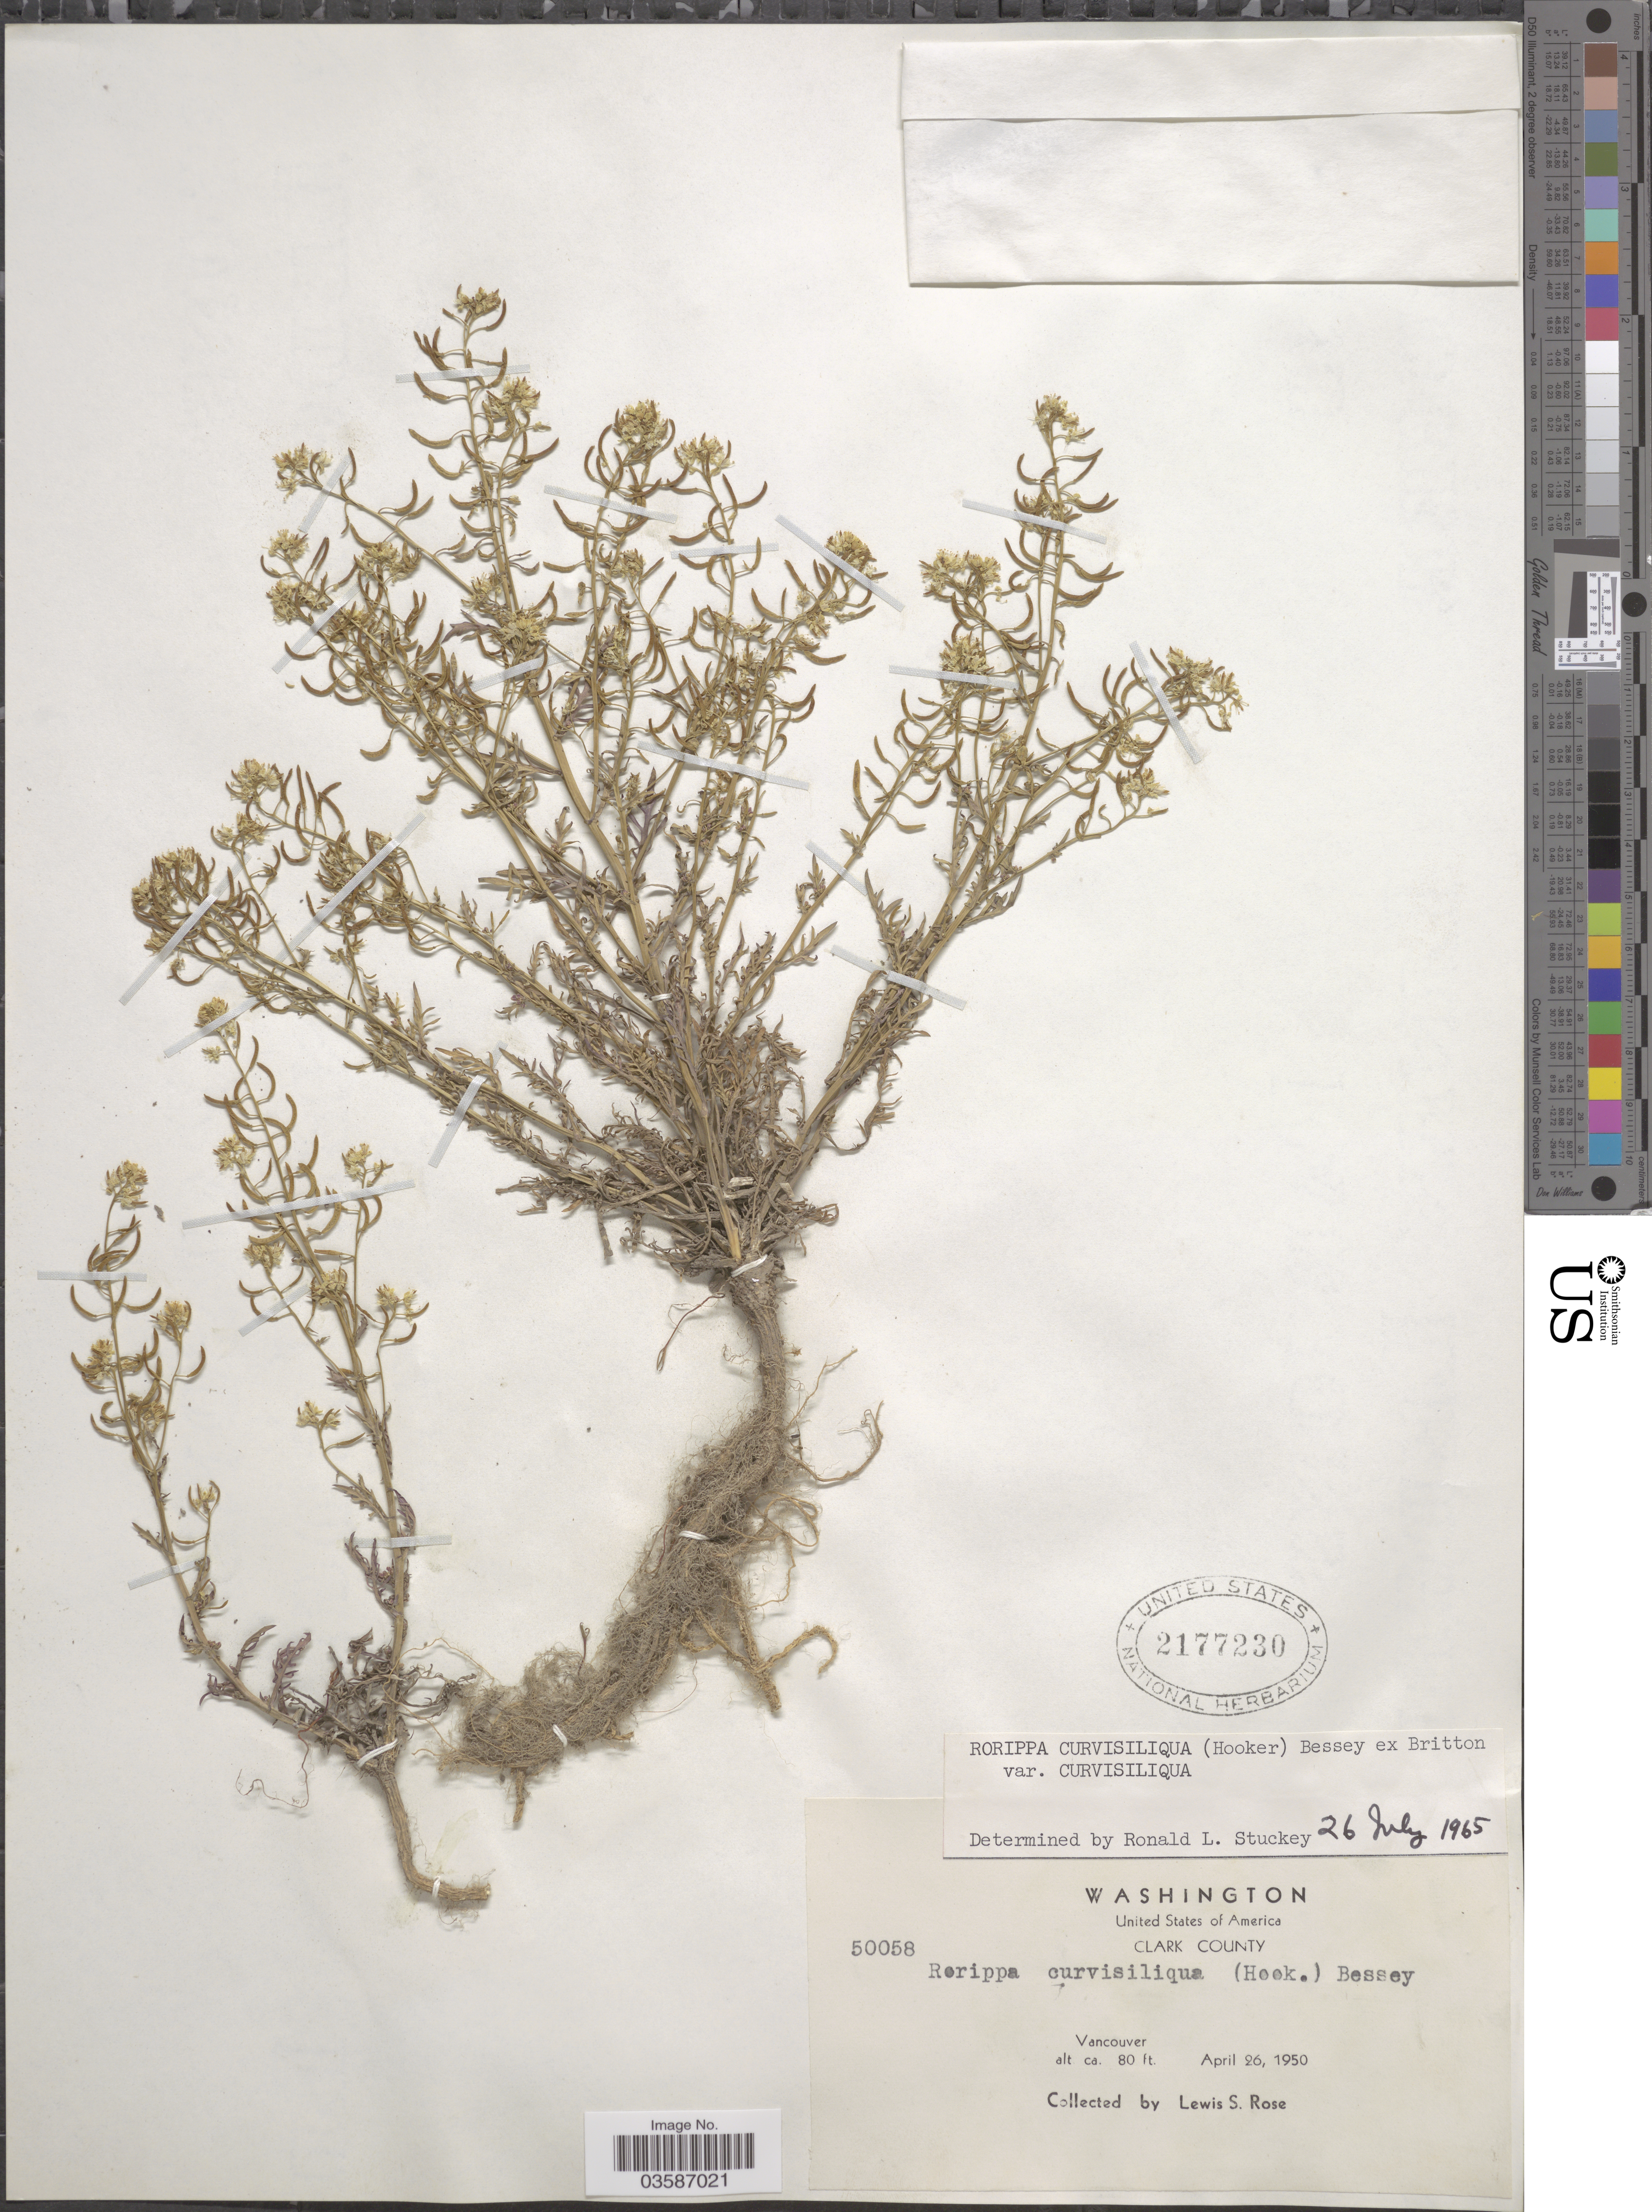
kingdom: Plantae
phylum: Tracheophyta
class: Magnoliopsida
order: Brassicales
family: Brassicaceae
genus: Rorippa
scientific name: Rorippa curvisiliqua var. curvisiliqua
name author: (Hook.) Bessey ex Britton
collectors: L. S. Rose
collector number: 50058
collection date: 1950-04-26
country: United States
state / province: Washington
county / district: Clark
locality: Clark County. Vancouver.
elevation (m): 24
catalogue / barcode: US 2177230